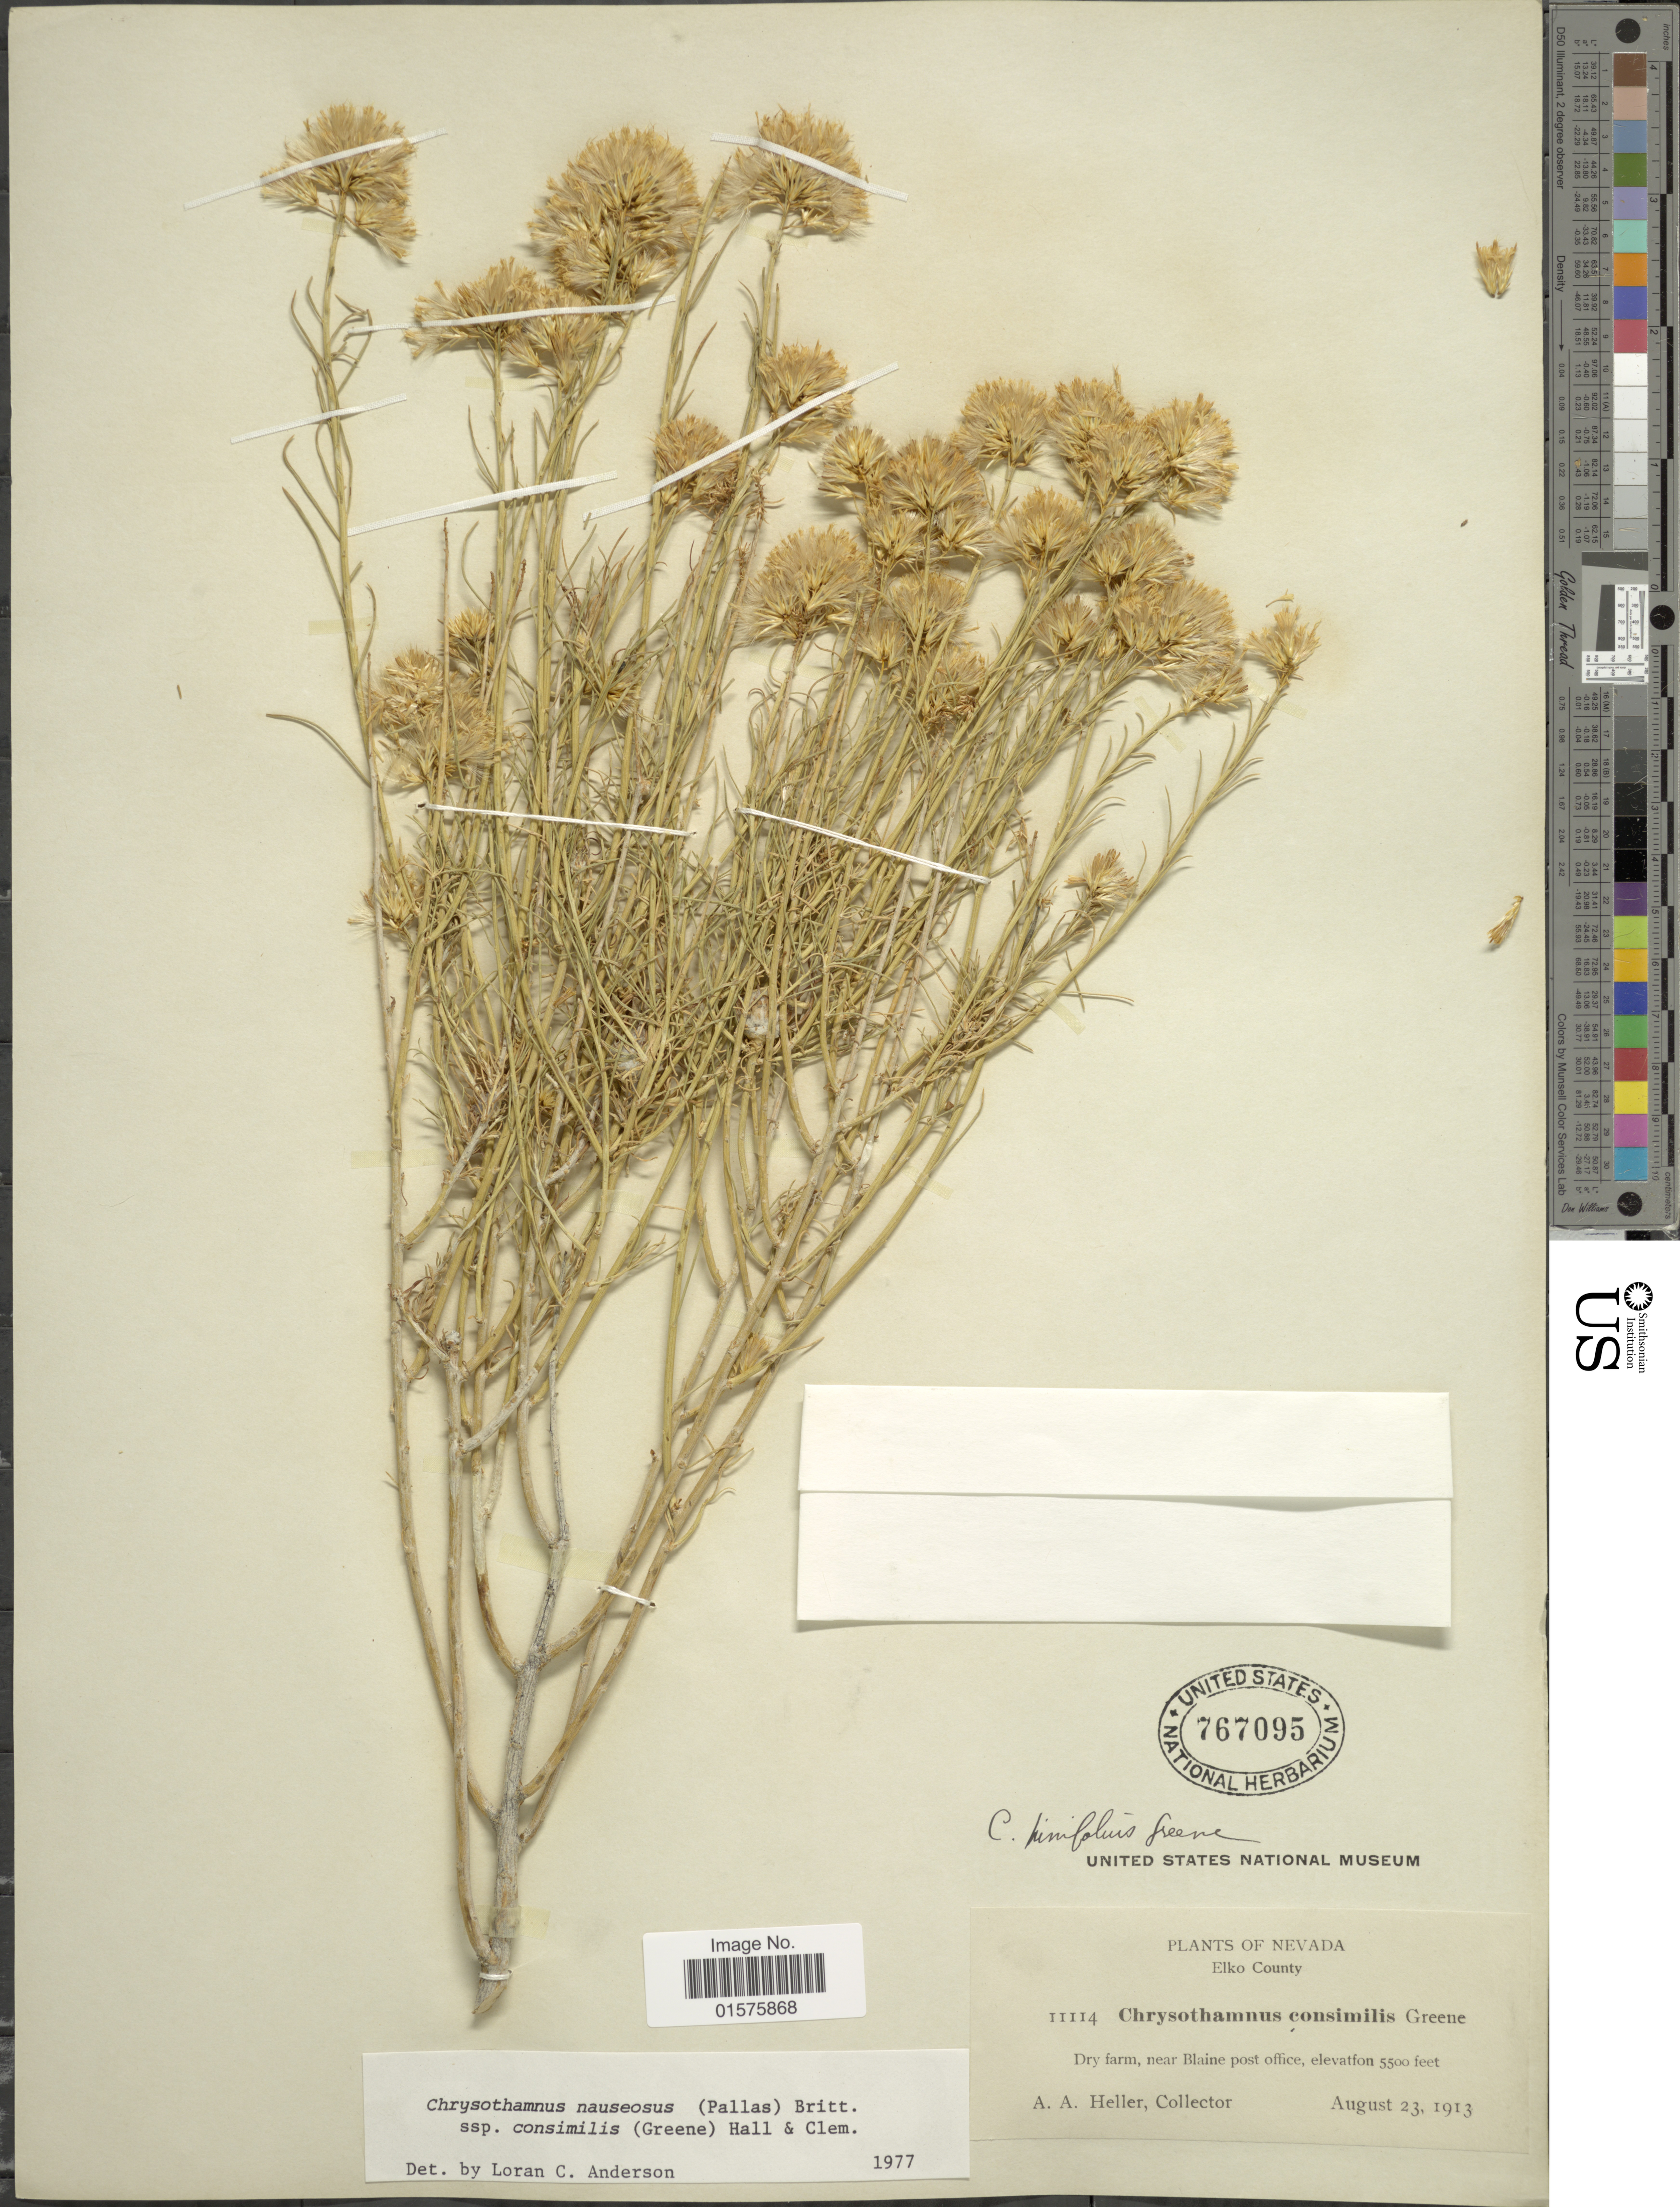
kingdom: Plantae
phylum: Tracheophyta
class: Magnoliopsida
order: Asterales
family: Asteraceae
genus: Ericameria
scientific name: Ericameria nauseosa var. oreophila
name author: (A. Nelson) G.L. Nesom & G.I. Baird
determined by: Urbatsch, Lowell E., Curator (LSU), Louisiana State University (UNITED STATES)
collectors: A. A. Heller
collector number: IIII4*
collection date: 1913-08-23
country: United States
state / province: Nevada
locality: Elko County. near Blaine post office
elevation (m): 1676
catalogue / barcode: US 767095